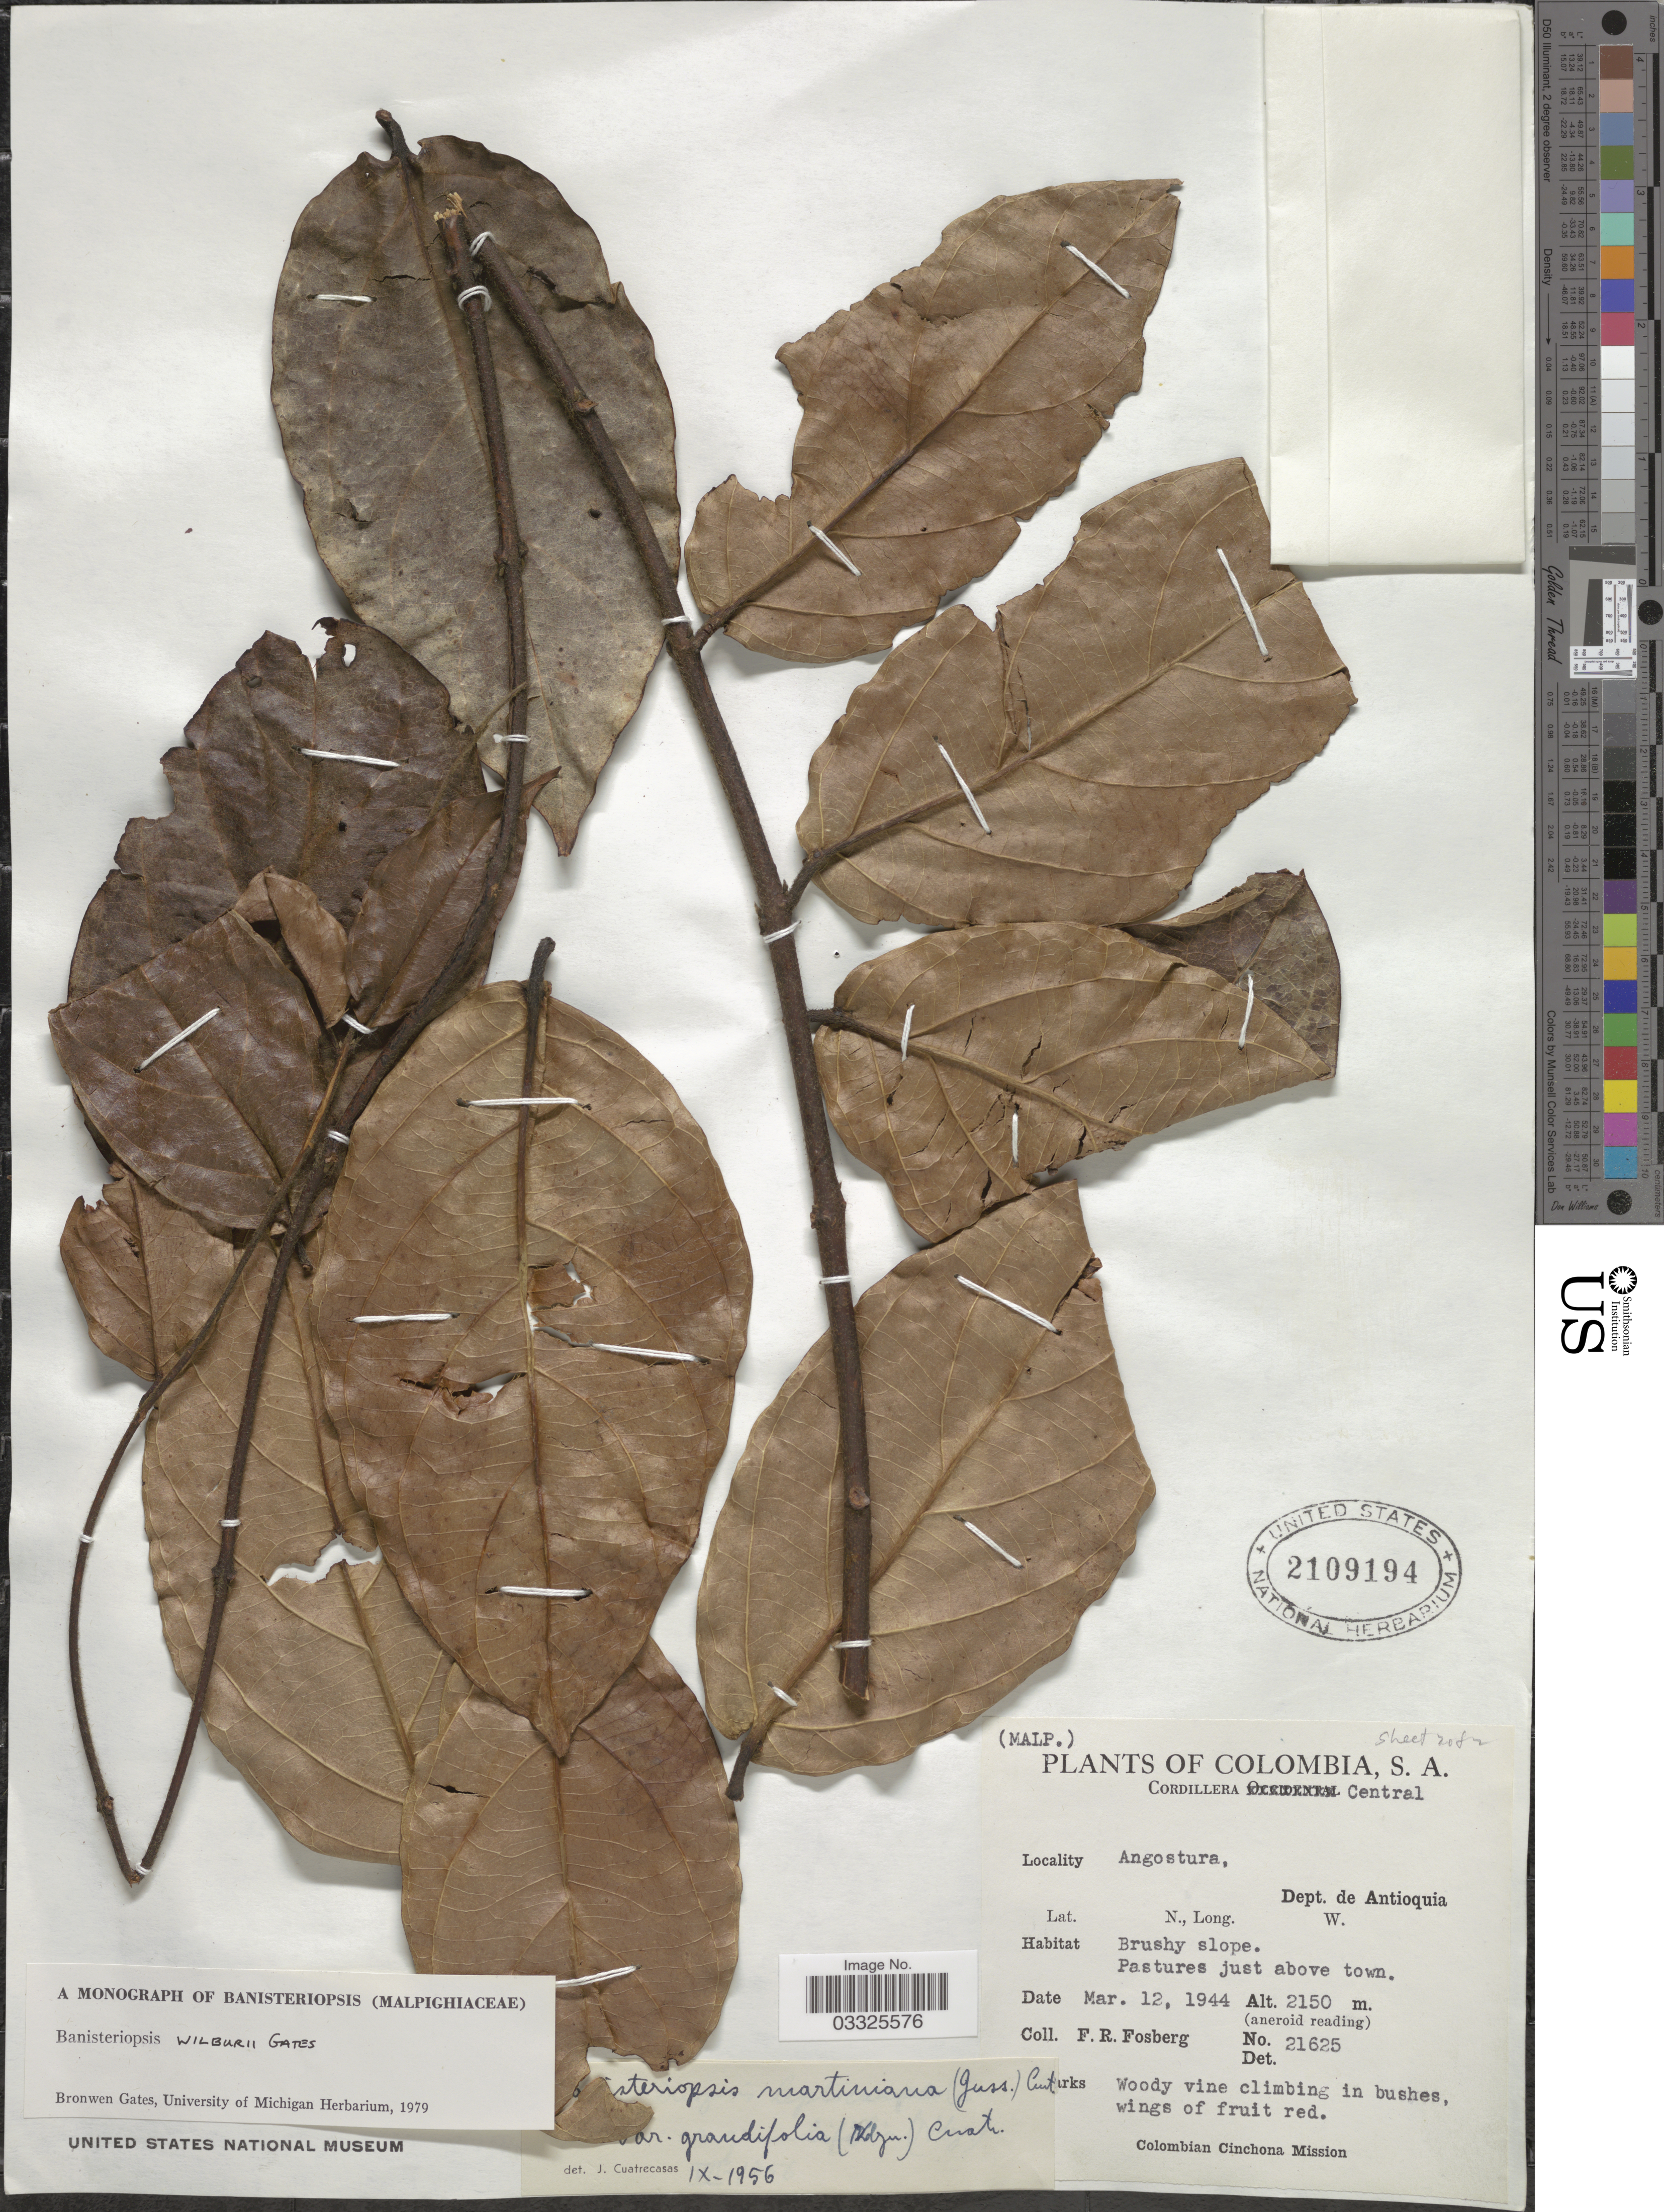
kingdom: Plantae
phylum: Tracheophyta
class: Magnoliopsida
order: Malpighiales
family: Malpighiaceae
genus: Banisteriopsis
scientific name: Banisteriopsis wilburii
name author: B. Gates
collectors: F. R. Fosberg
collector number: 21625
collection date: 1944-03-12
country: Colombia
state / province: Antioquia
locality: Cordillera Central. Angostura, Dept. de Antioquia.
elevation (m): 2150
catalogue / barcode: US 2109194